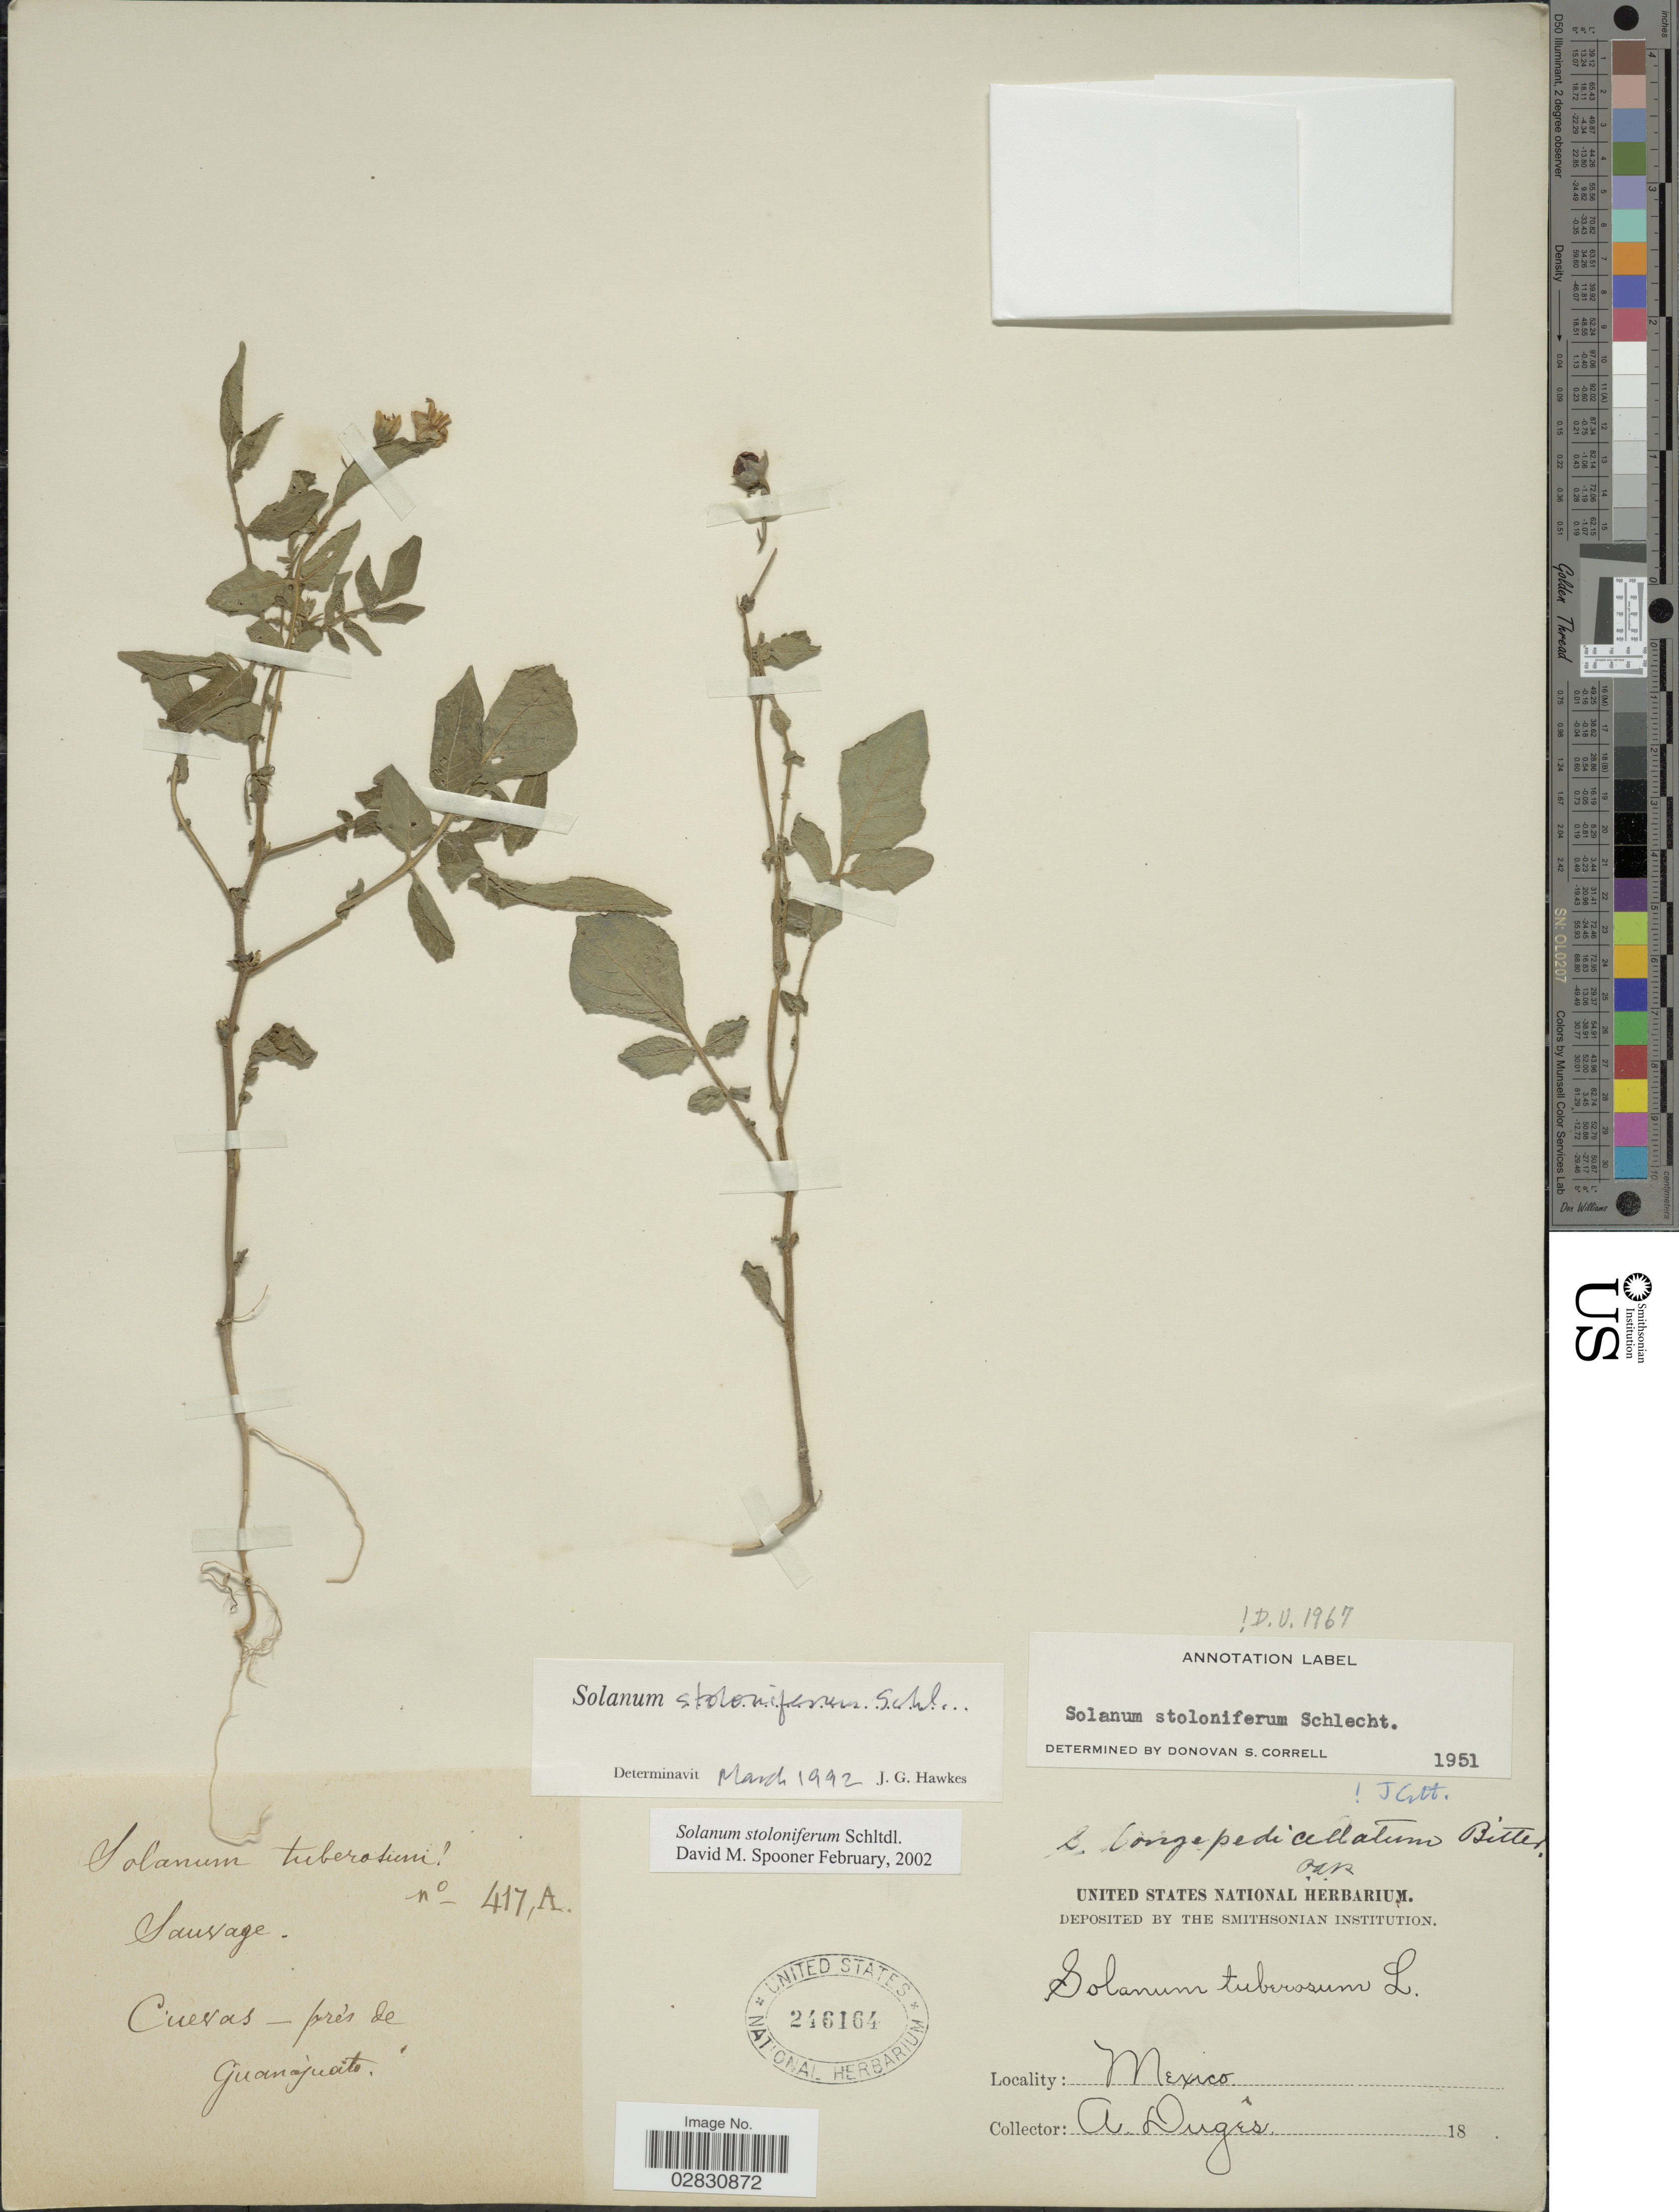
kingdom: Plantae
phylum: Tracheophyta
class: Magnoliopsida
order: Solanales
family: Solanaceae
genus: Solanum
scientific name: Solanum stoloniferum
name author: Schltdl. & Bouché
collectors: A. Dugès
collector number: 417A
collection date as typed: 18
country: Mexico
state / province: Guanajuato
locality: Cuevas - prés de Guanajuato.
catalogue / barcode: US 246164